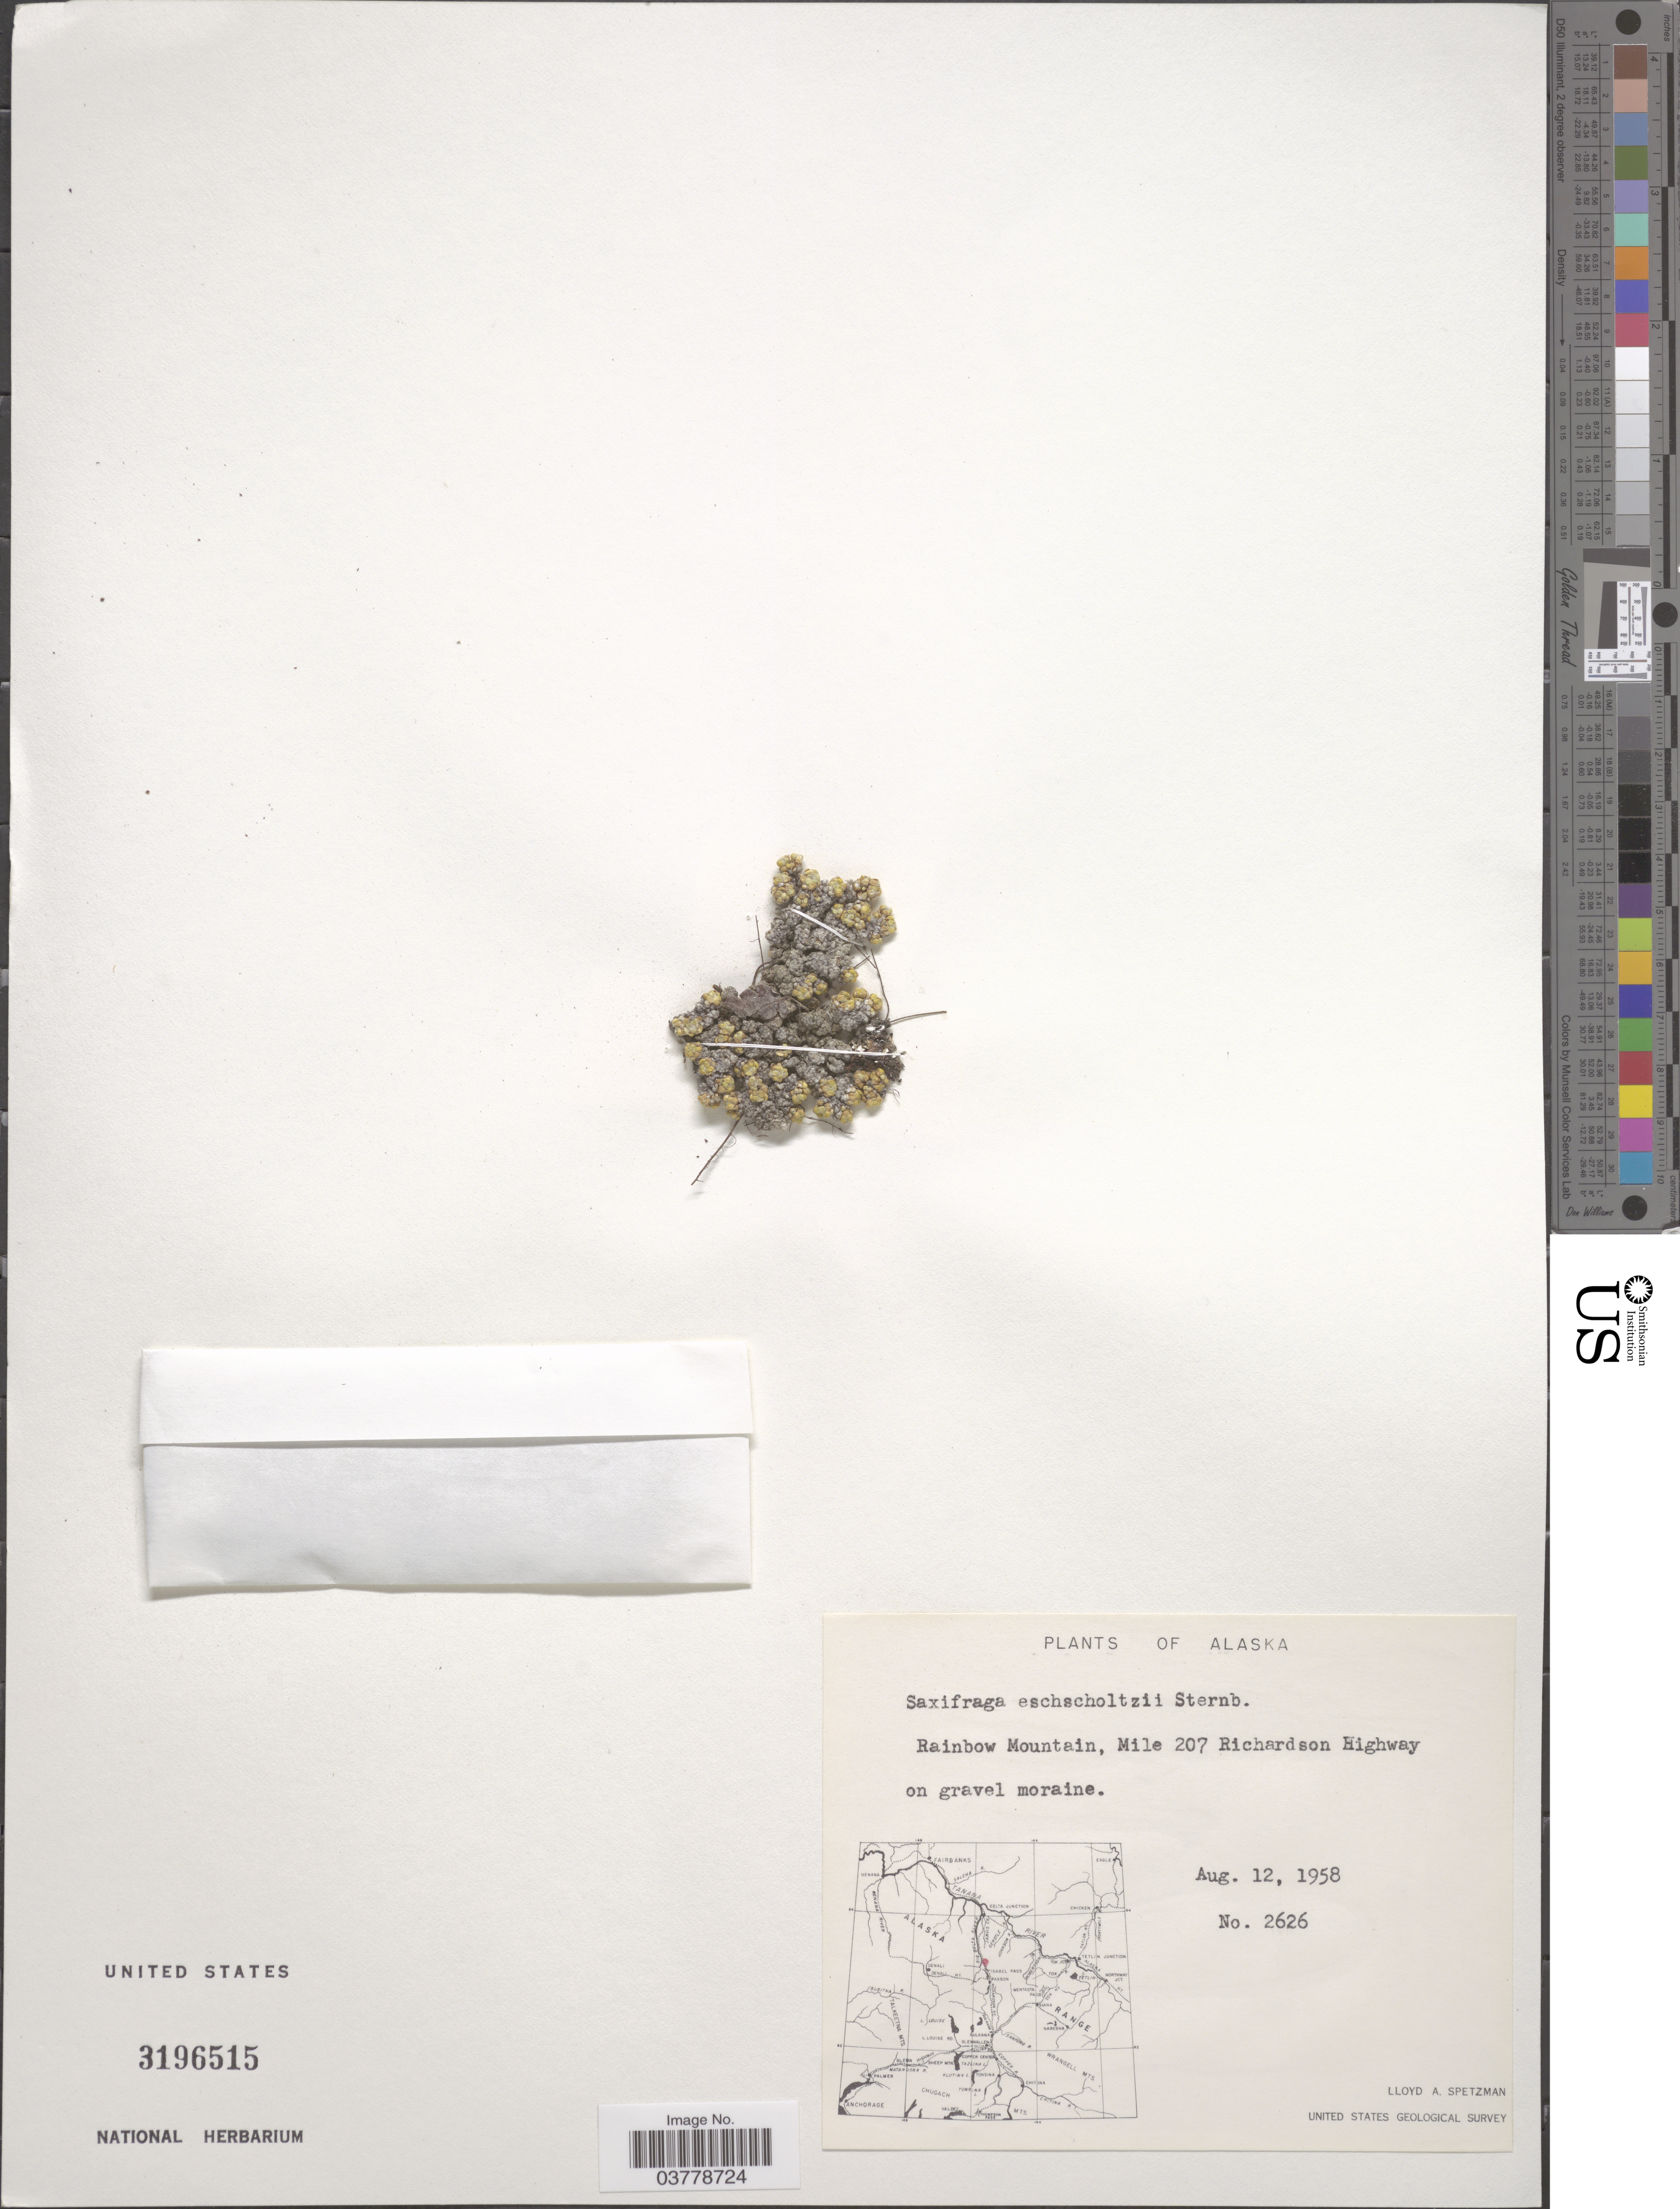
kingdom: Plantae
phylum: Tracheophyta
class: Magnoliopsida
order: Saxifragales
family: Saxifragaceae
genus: Saxifraga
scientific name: Saxifraga eschscholtzii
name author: Sternb.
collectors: L. Spetzman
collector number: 2626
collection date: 1958-08-12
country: United States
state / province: Alaska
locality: Rainbow Mountain, Mile 207 Richardson Highway.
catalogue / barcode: US 3196515